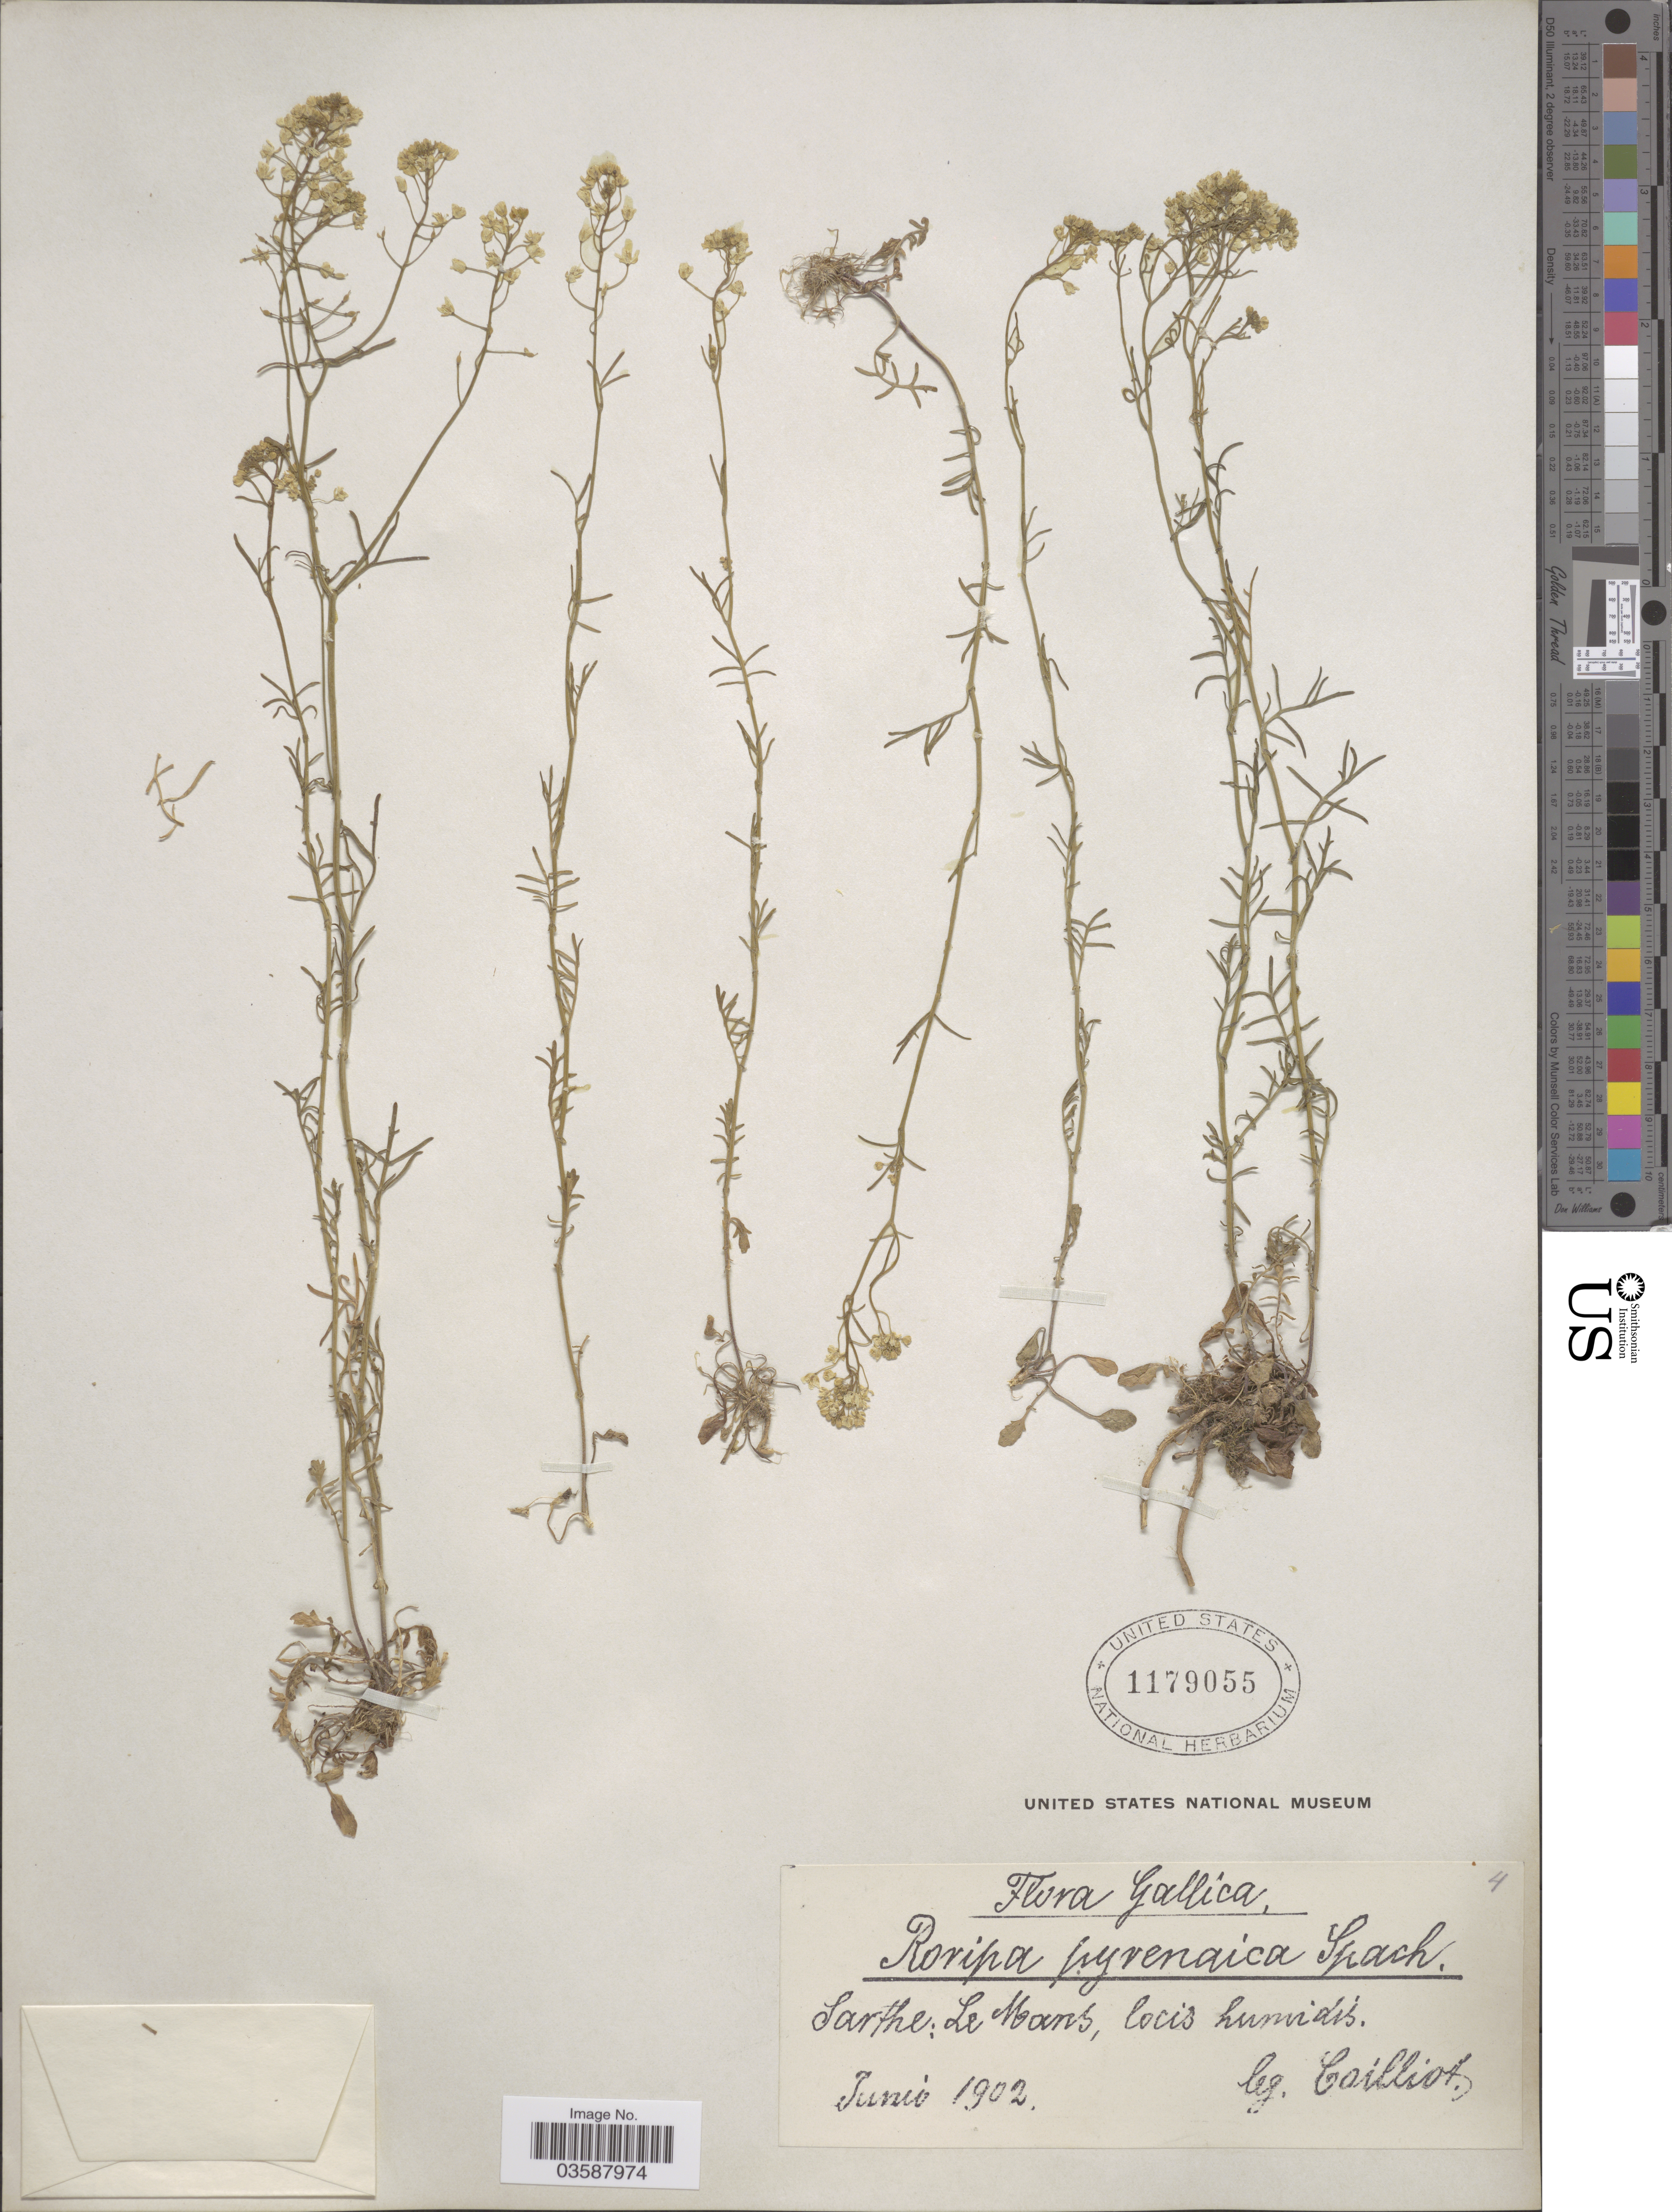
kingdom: Plantae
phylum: Tracheophyta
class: Magnoliopsida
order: Brassicales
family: Brassicaceae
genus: Rorippa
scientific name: Rorippa pyrenaica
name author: (All.) Rchb.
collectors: Cailliot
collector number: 4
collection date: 1902-06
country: France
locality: Gallica. Sarthe: Le Mans, locis humidis.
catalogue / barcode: US 1179055